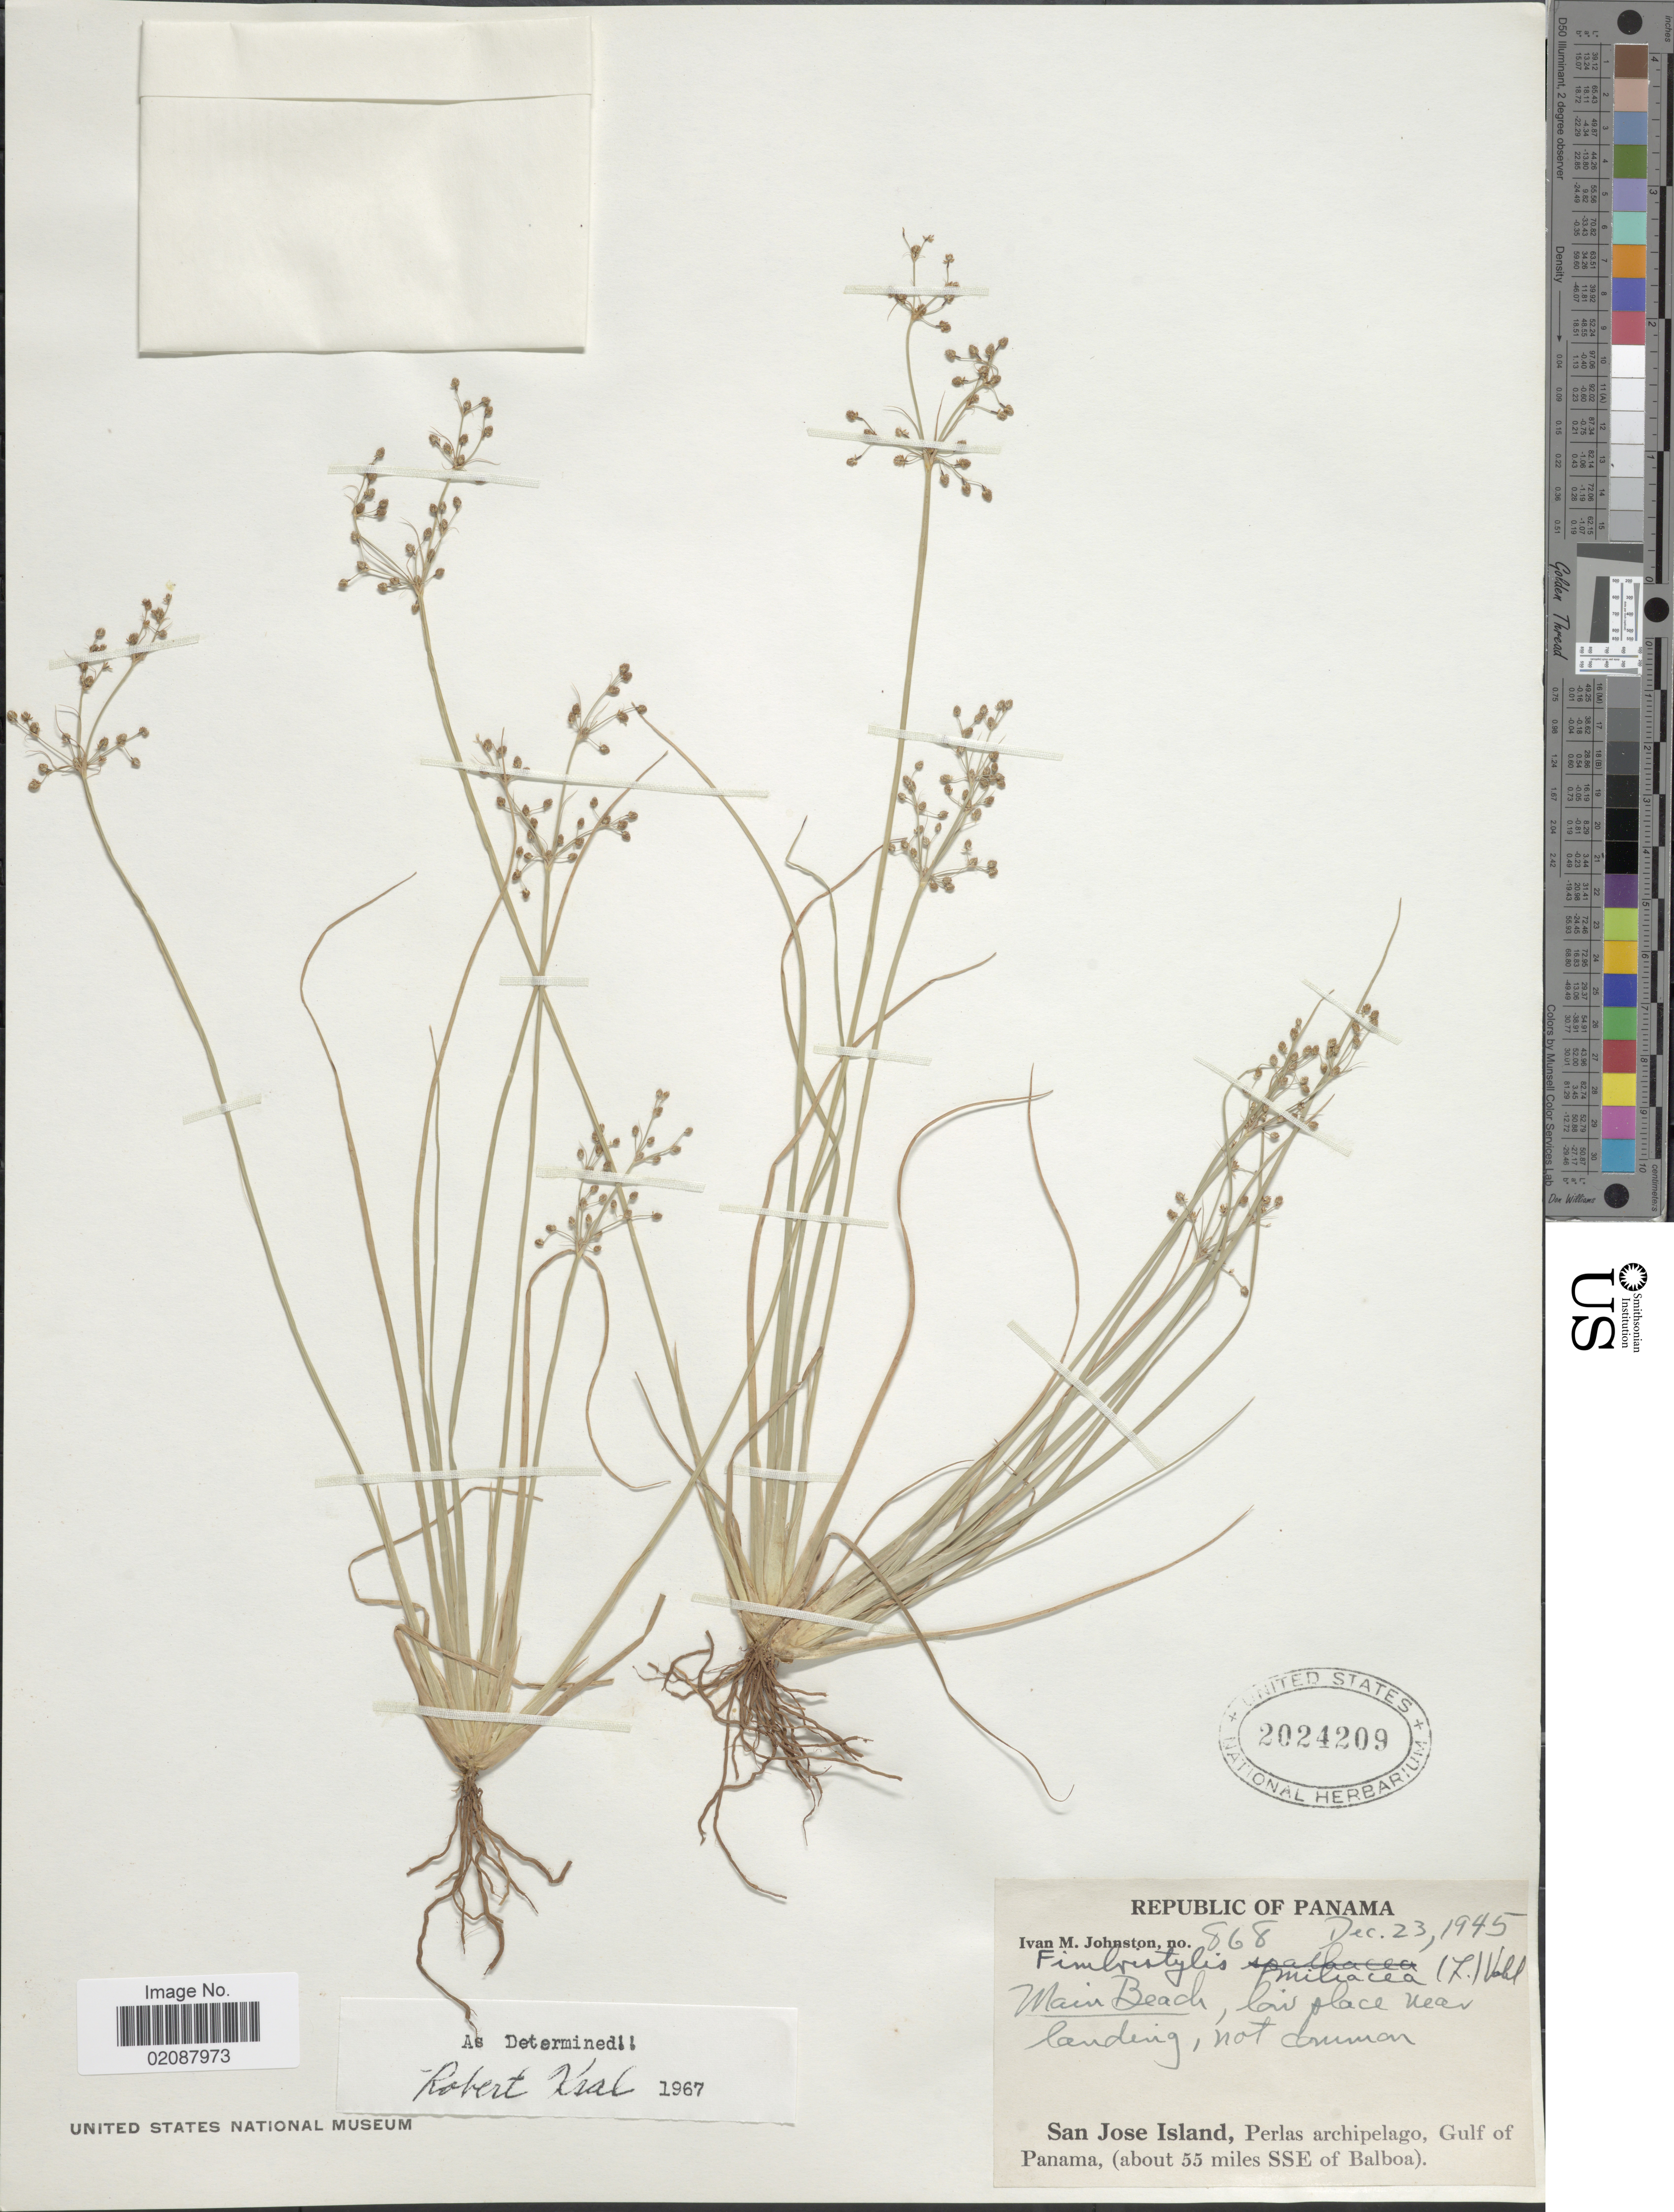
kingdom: Plantae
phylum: Tracheophyta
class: Liliopsida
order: Poales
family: Cyperaceae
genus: Fimbristylis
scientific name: Fimbristylis littoralis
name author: Gaudich.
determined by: Strong, M. T., (US), Smithsonian Institution - National Museum of Natural History (UNITED STATES)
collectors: I.M. Johnston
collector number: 868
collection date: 1945-12-23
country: Panama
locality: San Jose Island, Perlas archipelago, Gulf of Panama, (about 55 miles SSE of Balboa)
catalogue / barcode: US 2024209